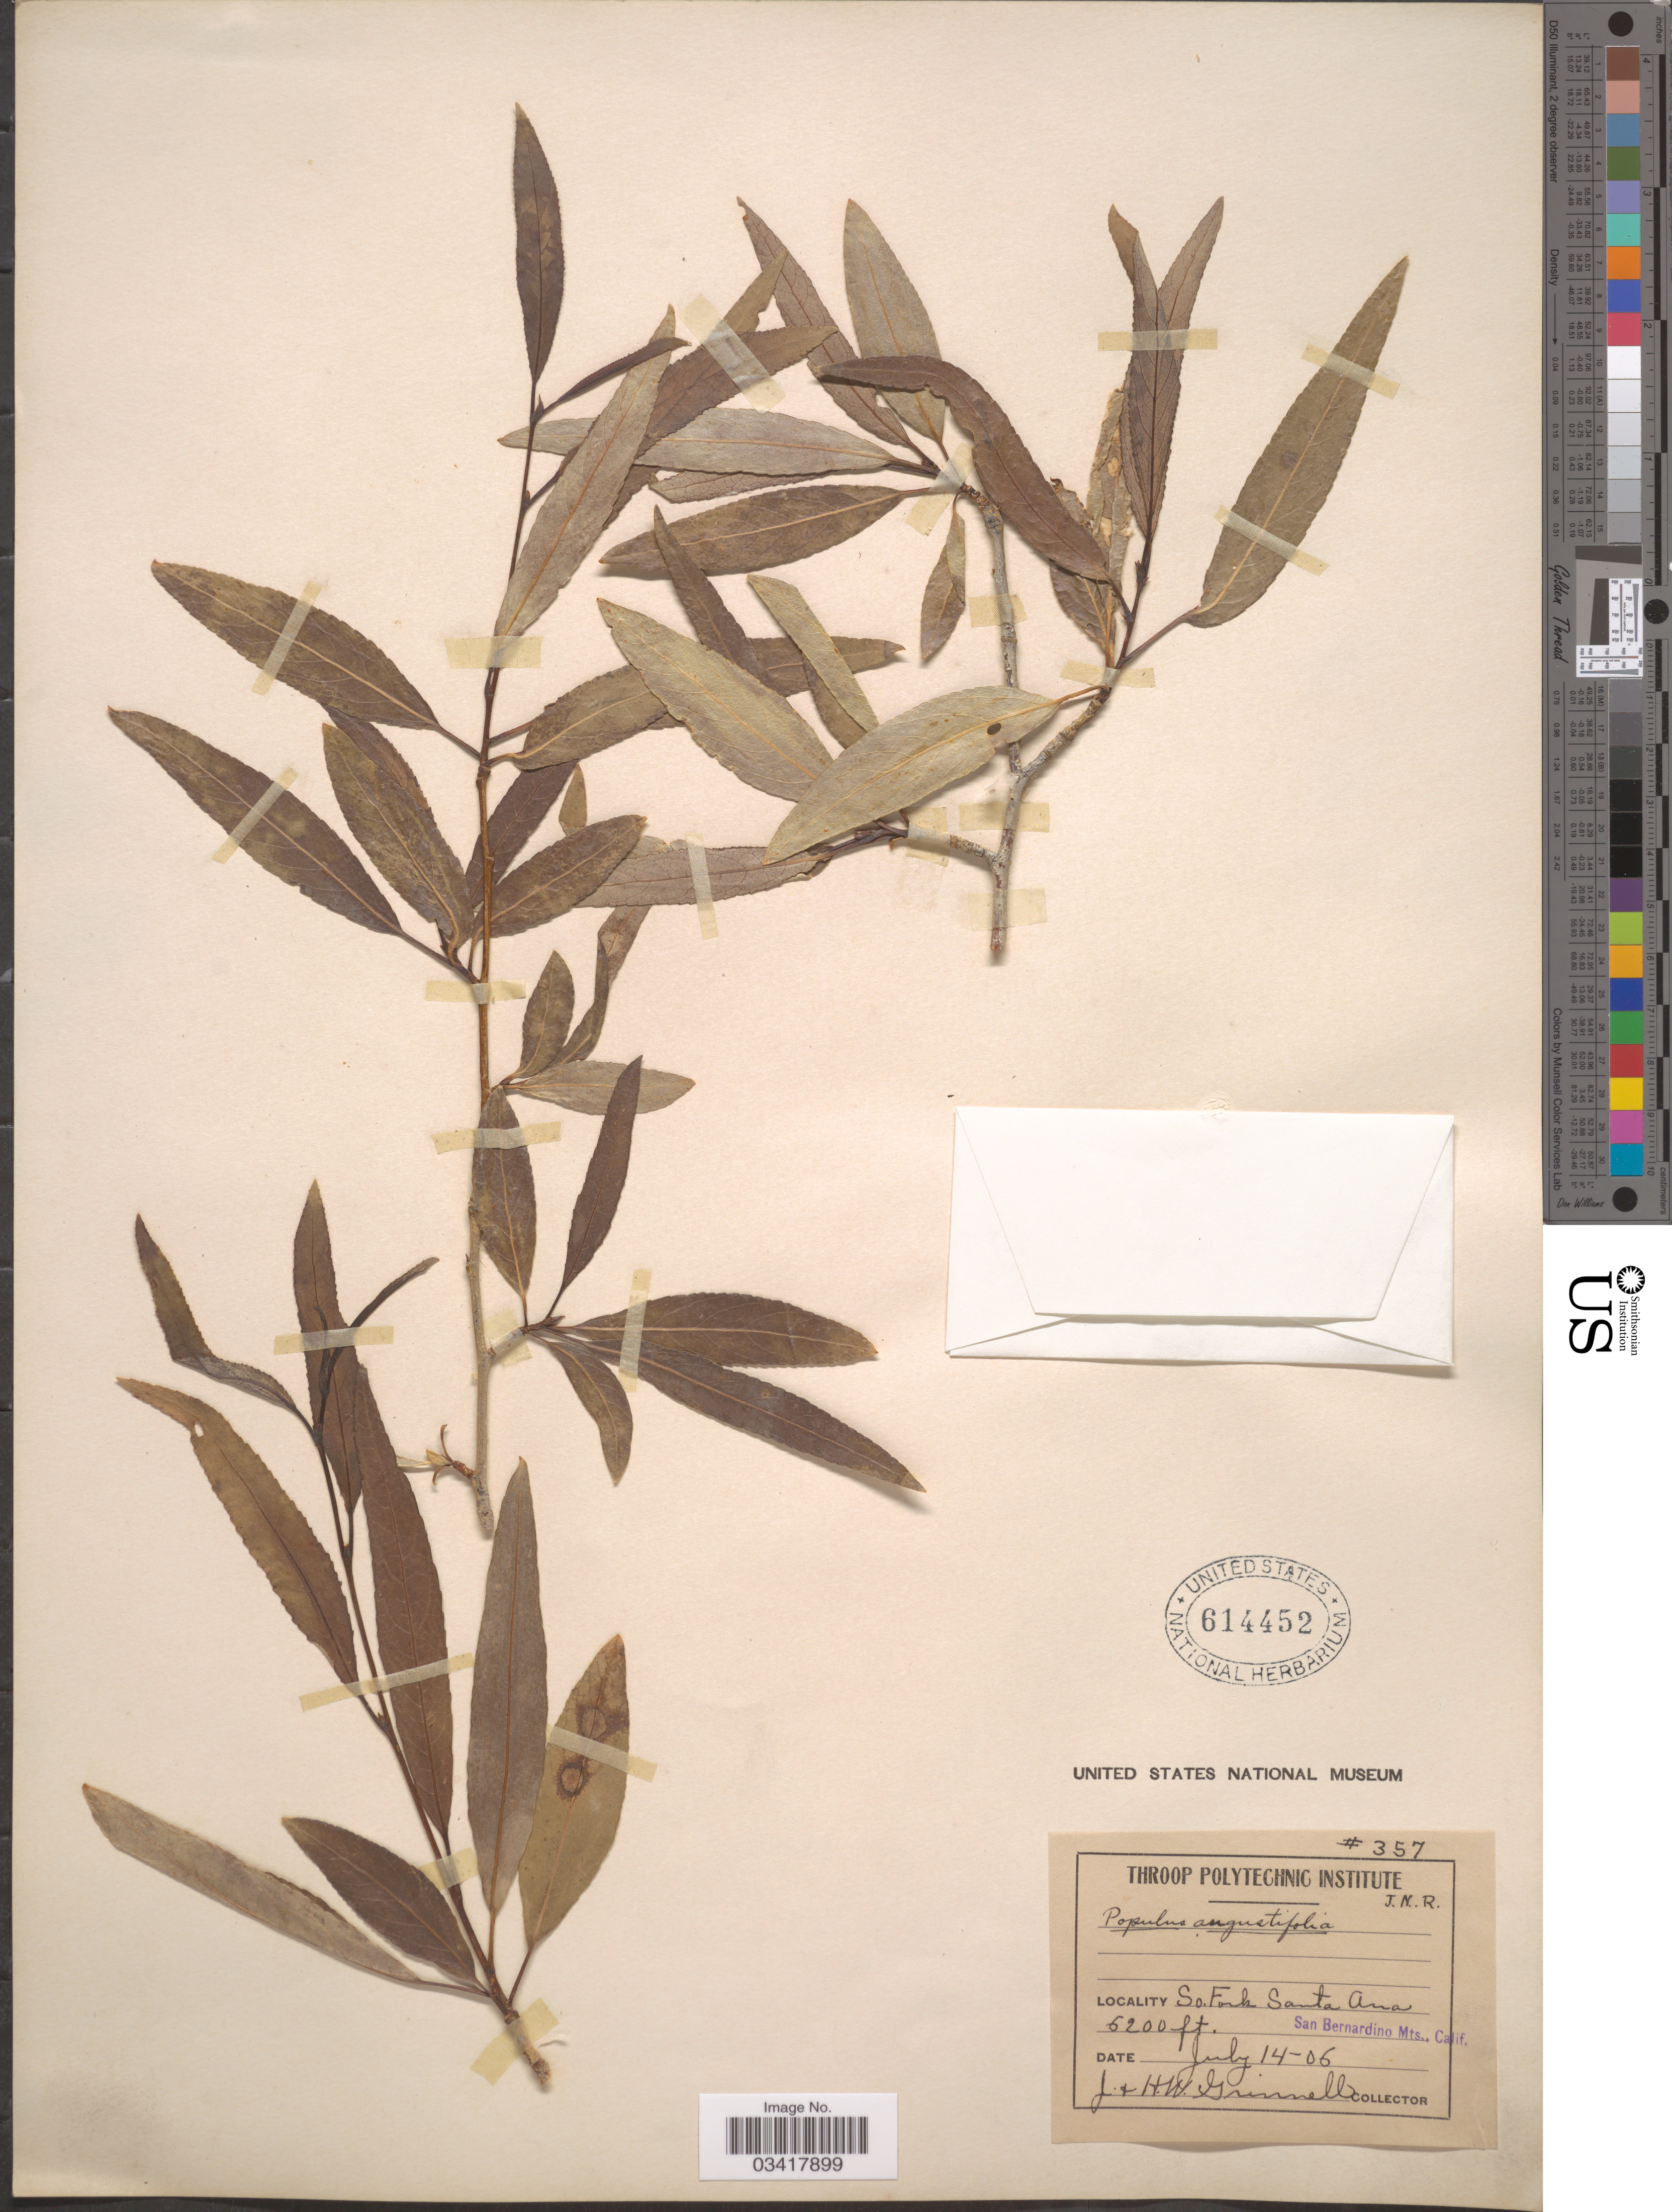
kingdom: Plantae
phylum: Tracheophyta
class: Magnoliopsida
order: Malpighiales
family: Salicaceae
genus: Populus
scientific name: Populus trichocarpa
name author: Torr. & A. Gray ex W. Hook.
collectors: J. Grinnell & H. Grinnell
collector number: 357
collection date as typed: Transcribed d/m/y: 14/7/6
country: United States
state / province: California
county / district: San Bernardino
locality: So. Fork Santa Ana, San Bernardino Mts.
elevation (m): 1890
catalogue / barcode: US 614452